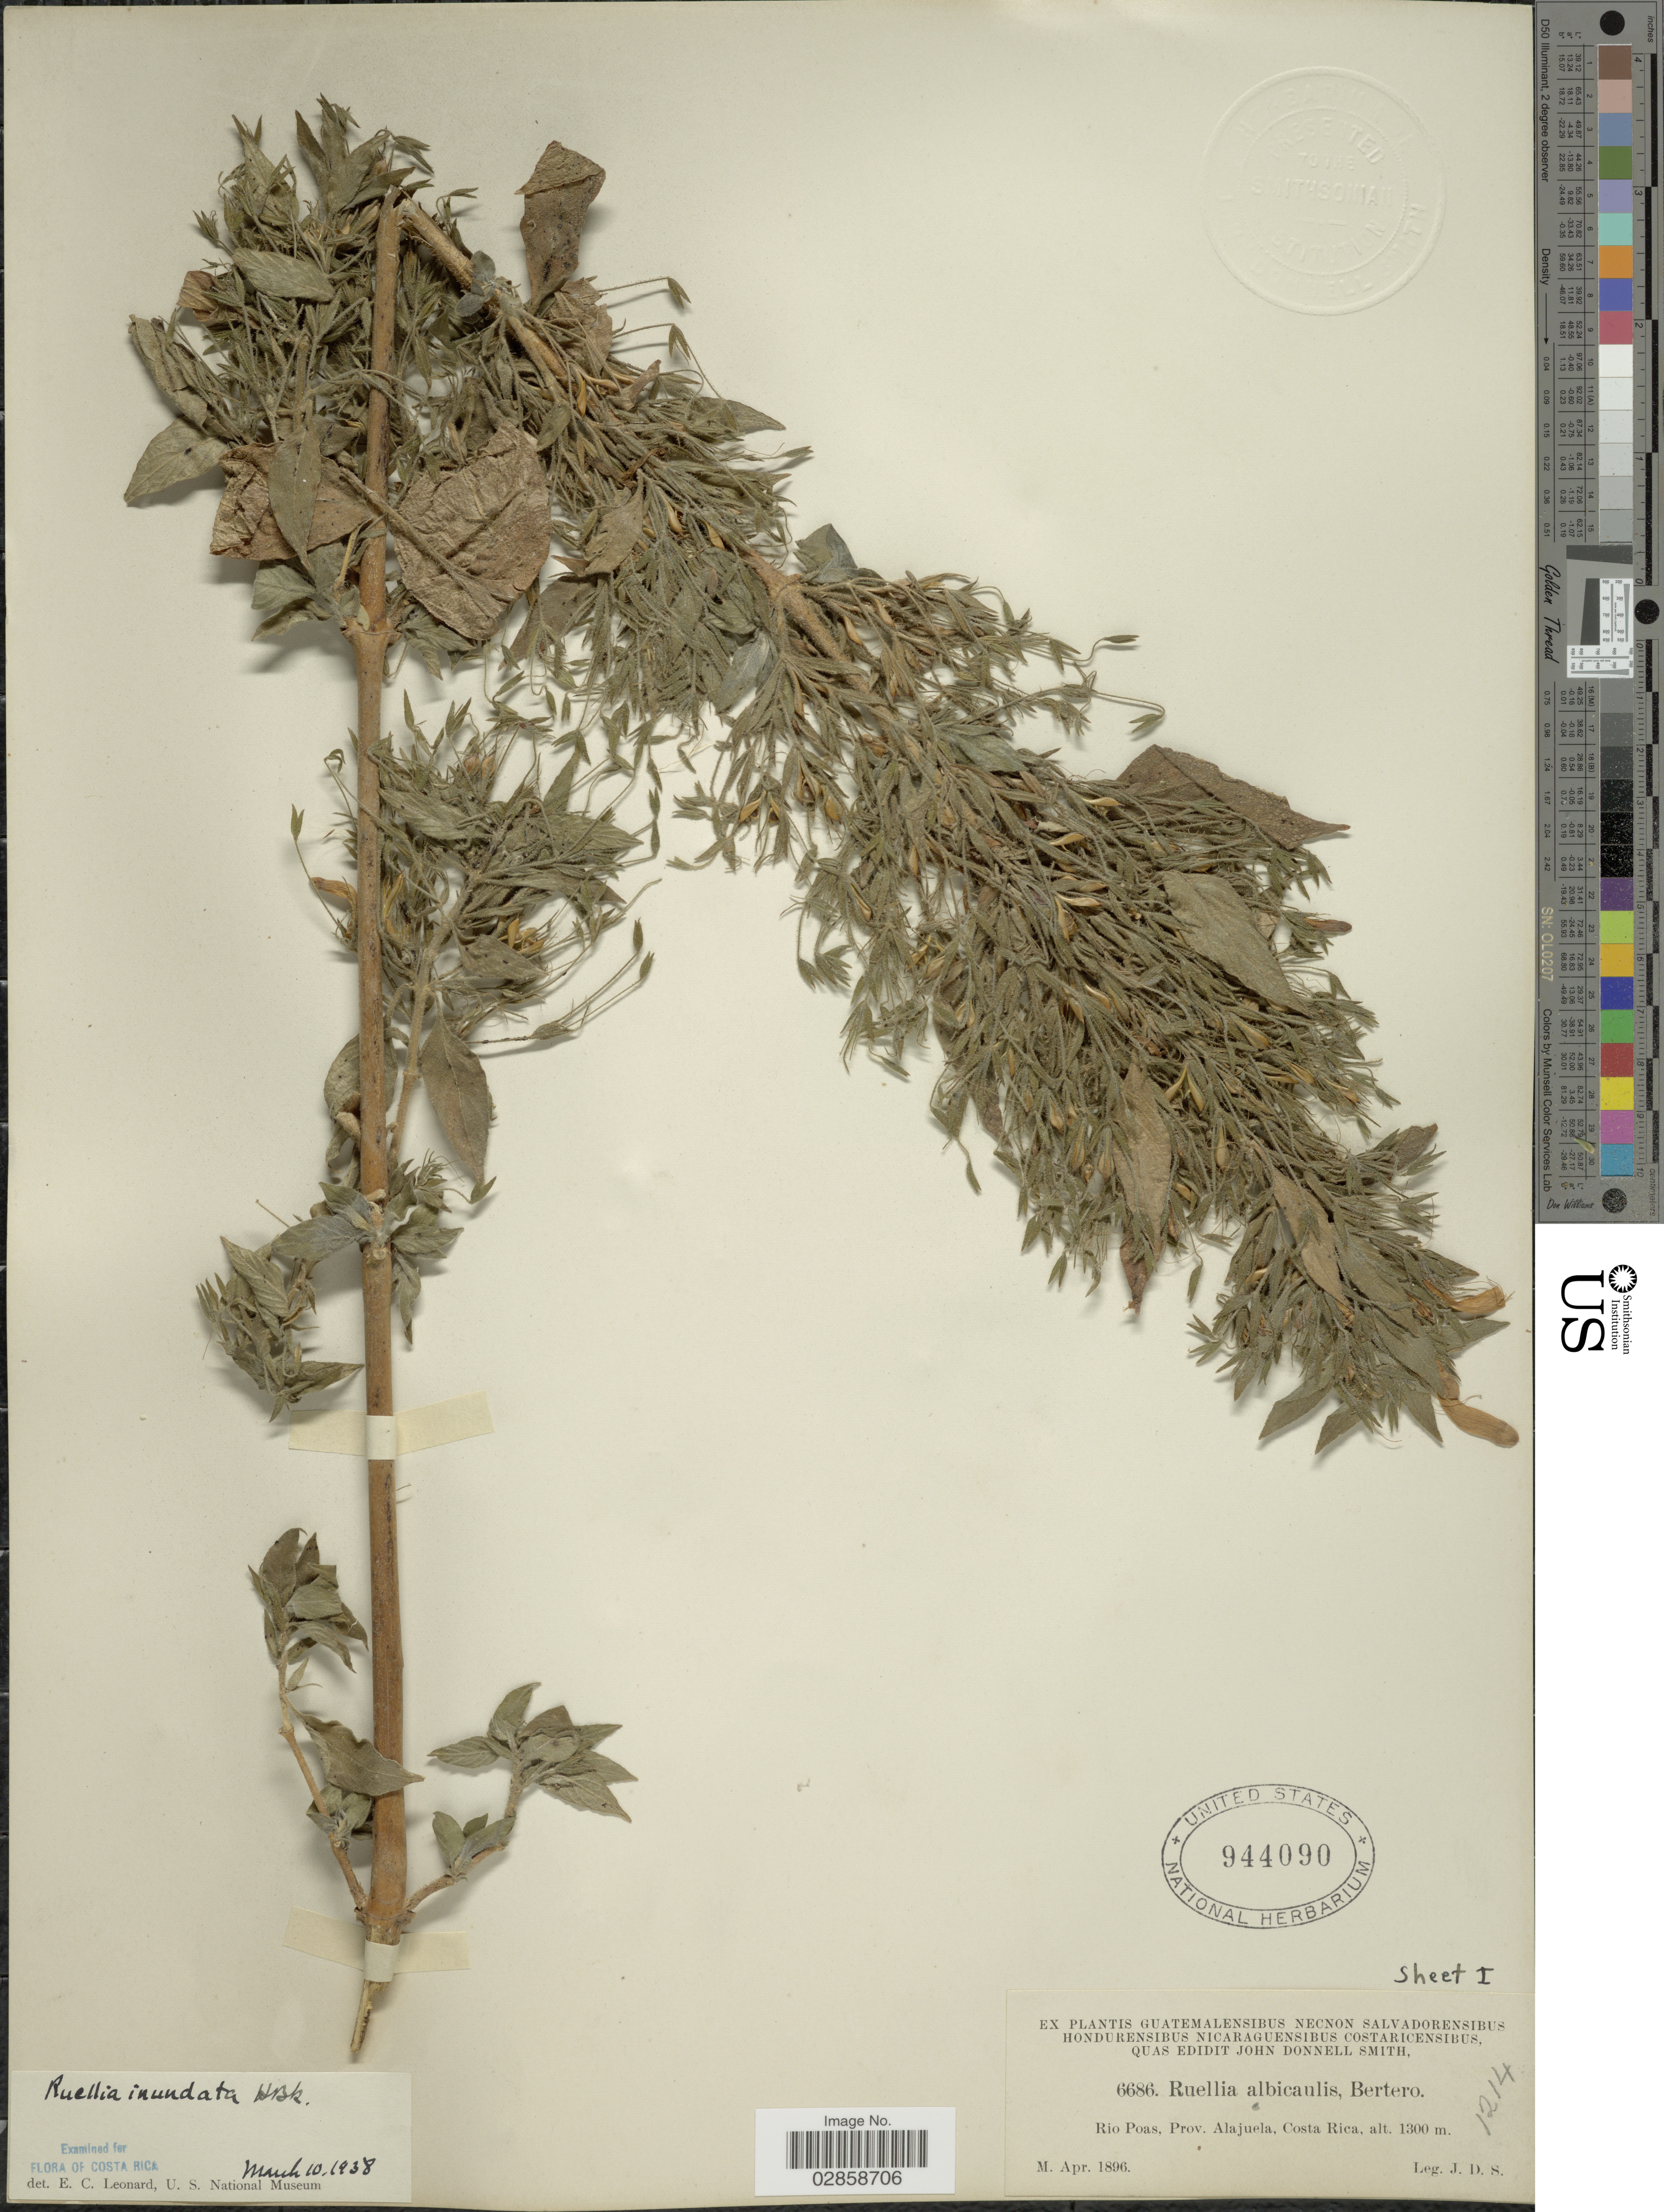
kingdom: Plantae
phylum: Tracheophyta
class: Magnoliopsida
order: Lamiales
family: Acanthaceae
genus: Ruellia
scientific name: Ruellia inundata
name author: Kunth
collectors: J. Donnell Smith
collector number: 6686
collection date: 1896-04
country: Costa Rica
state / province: Alajuela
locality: Rio Poas.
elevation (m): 1300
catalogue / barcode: US 944090